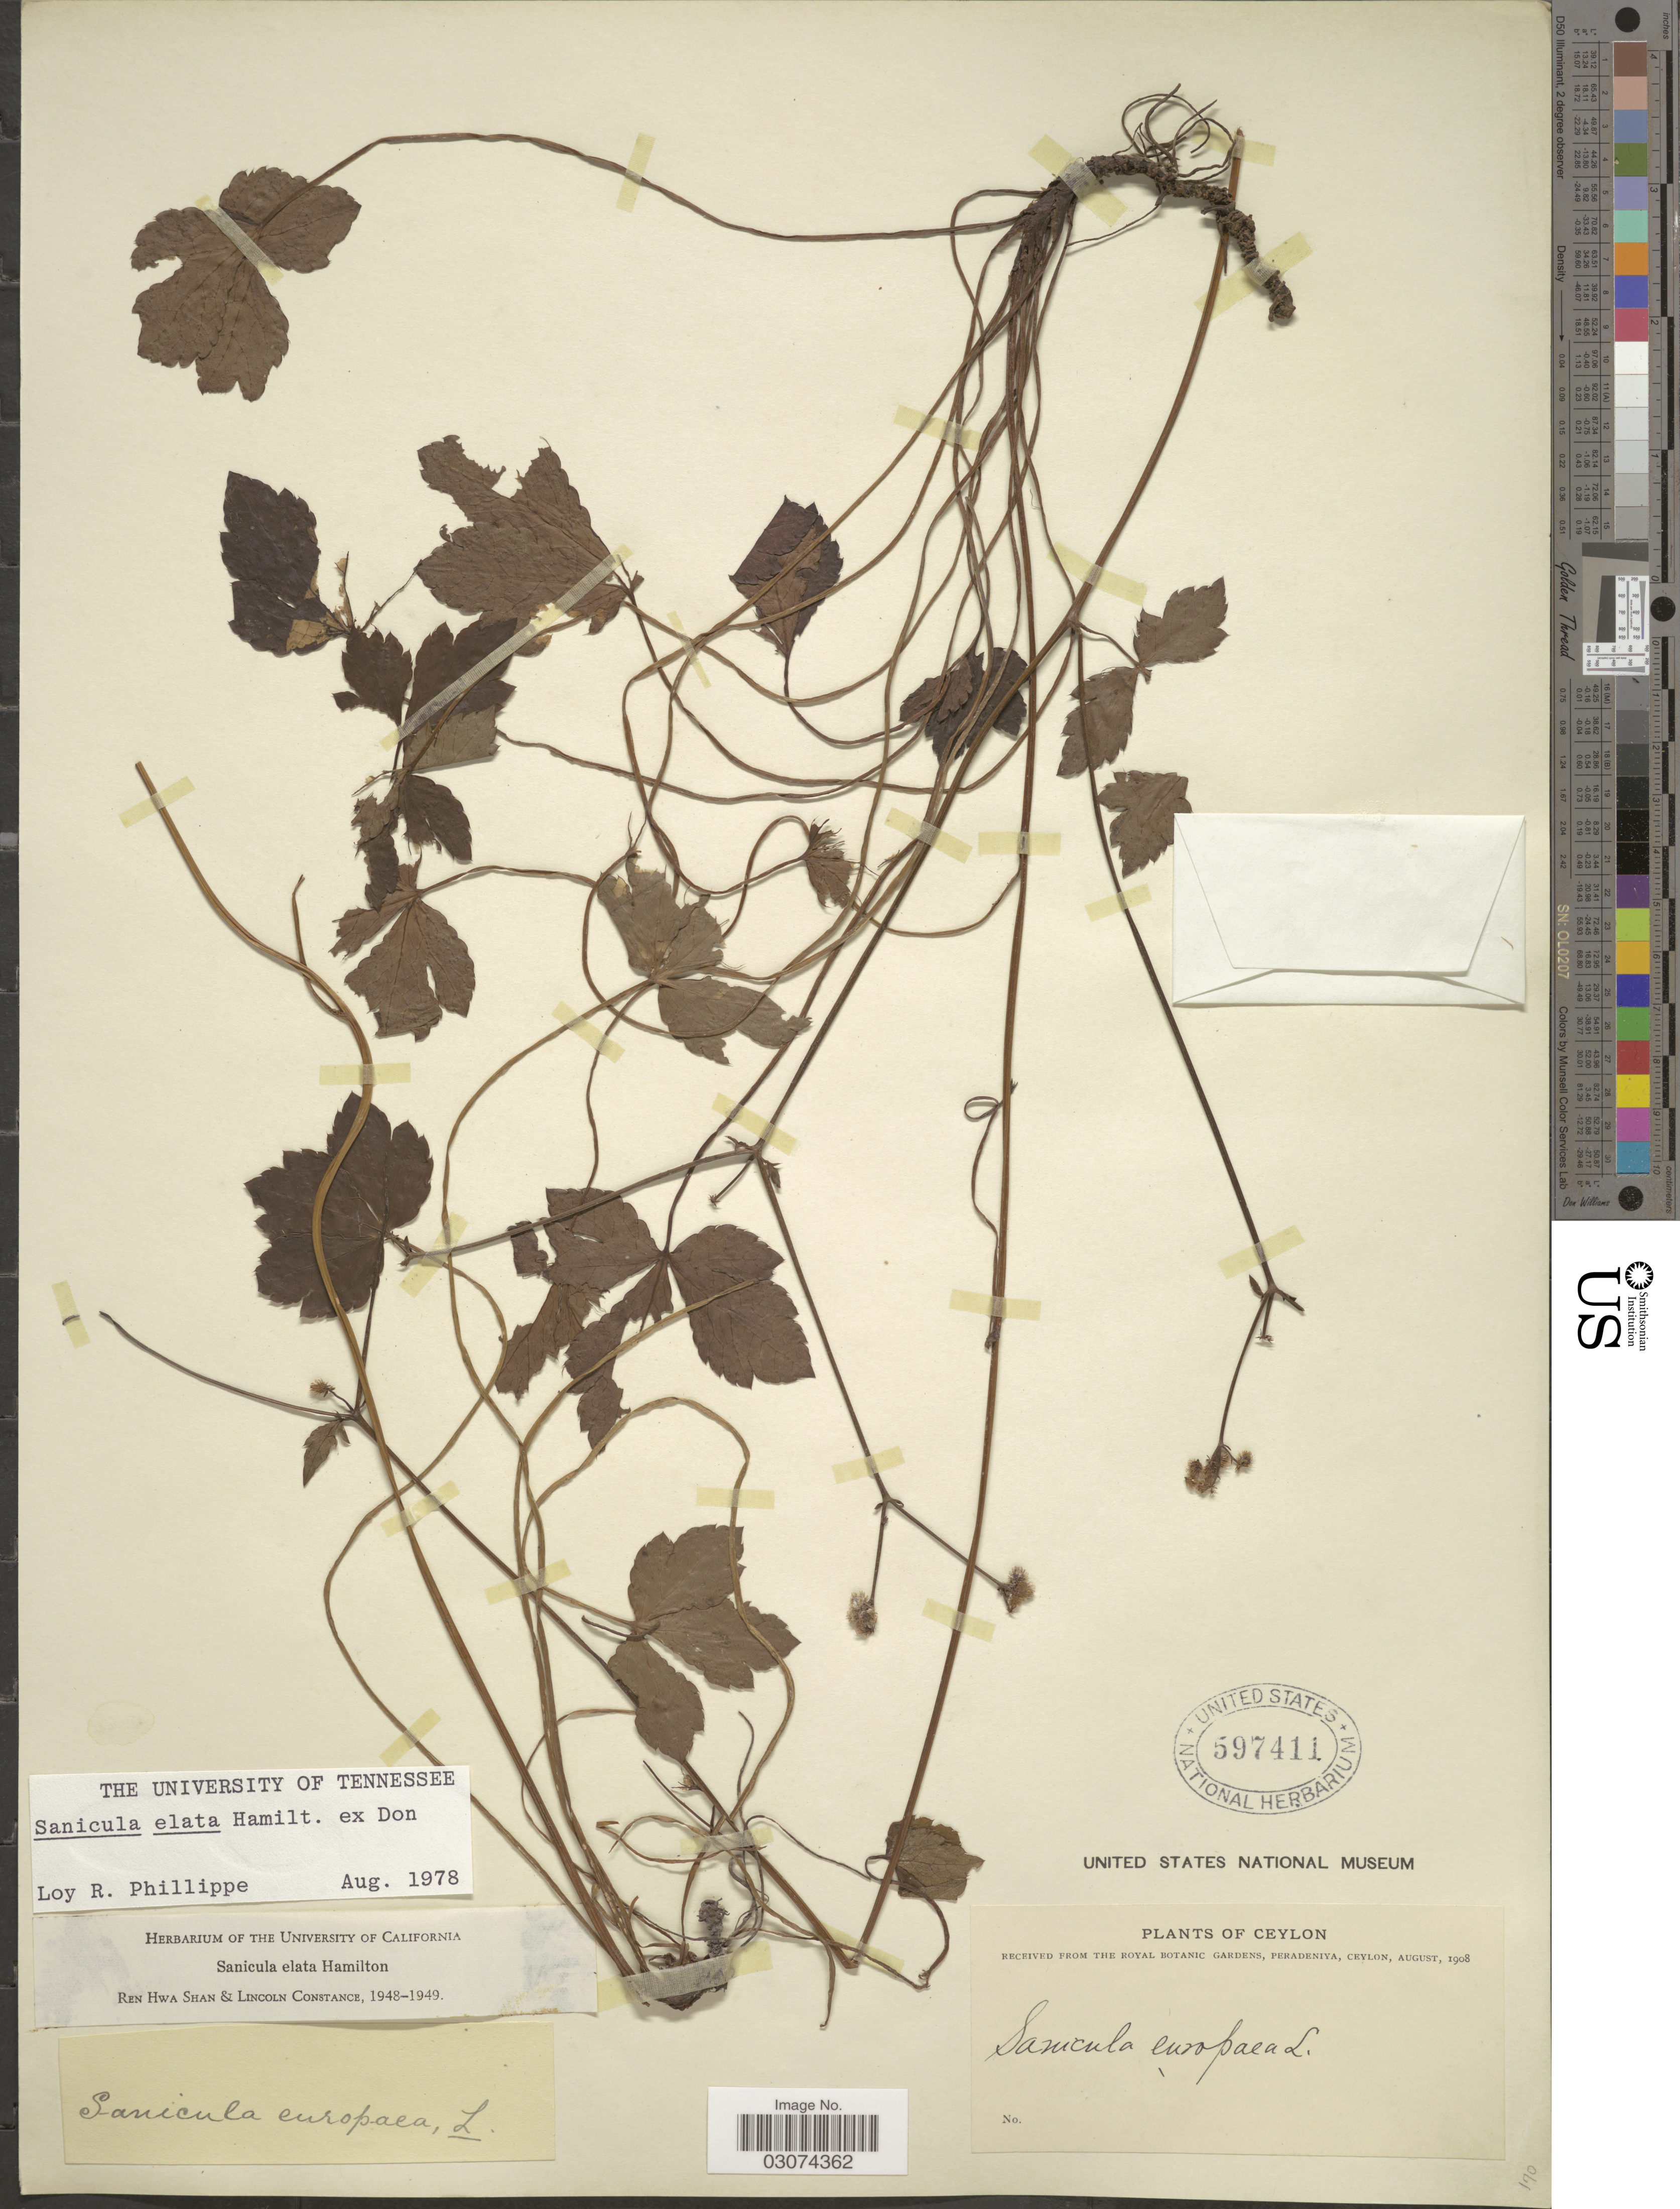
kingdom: Plantae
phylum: Tracheophyta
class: Magnoliopsida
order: Apiales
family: Apiaceae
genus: Sanicula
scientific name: Sanicula elata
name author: Buch.-Ham. ex D. Don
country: Sri Lanka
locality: Ceylon.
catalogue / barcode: US 597411